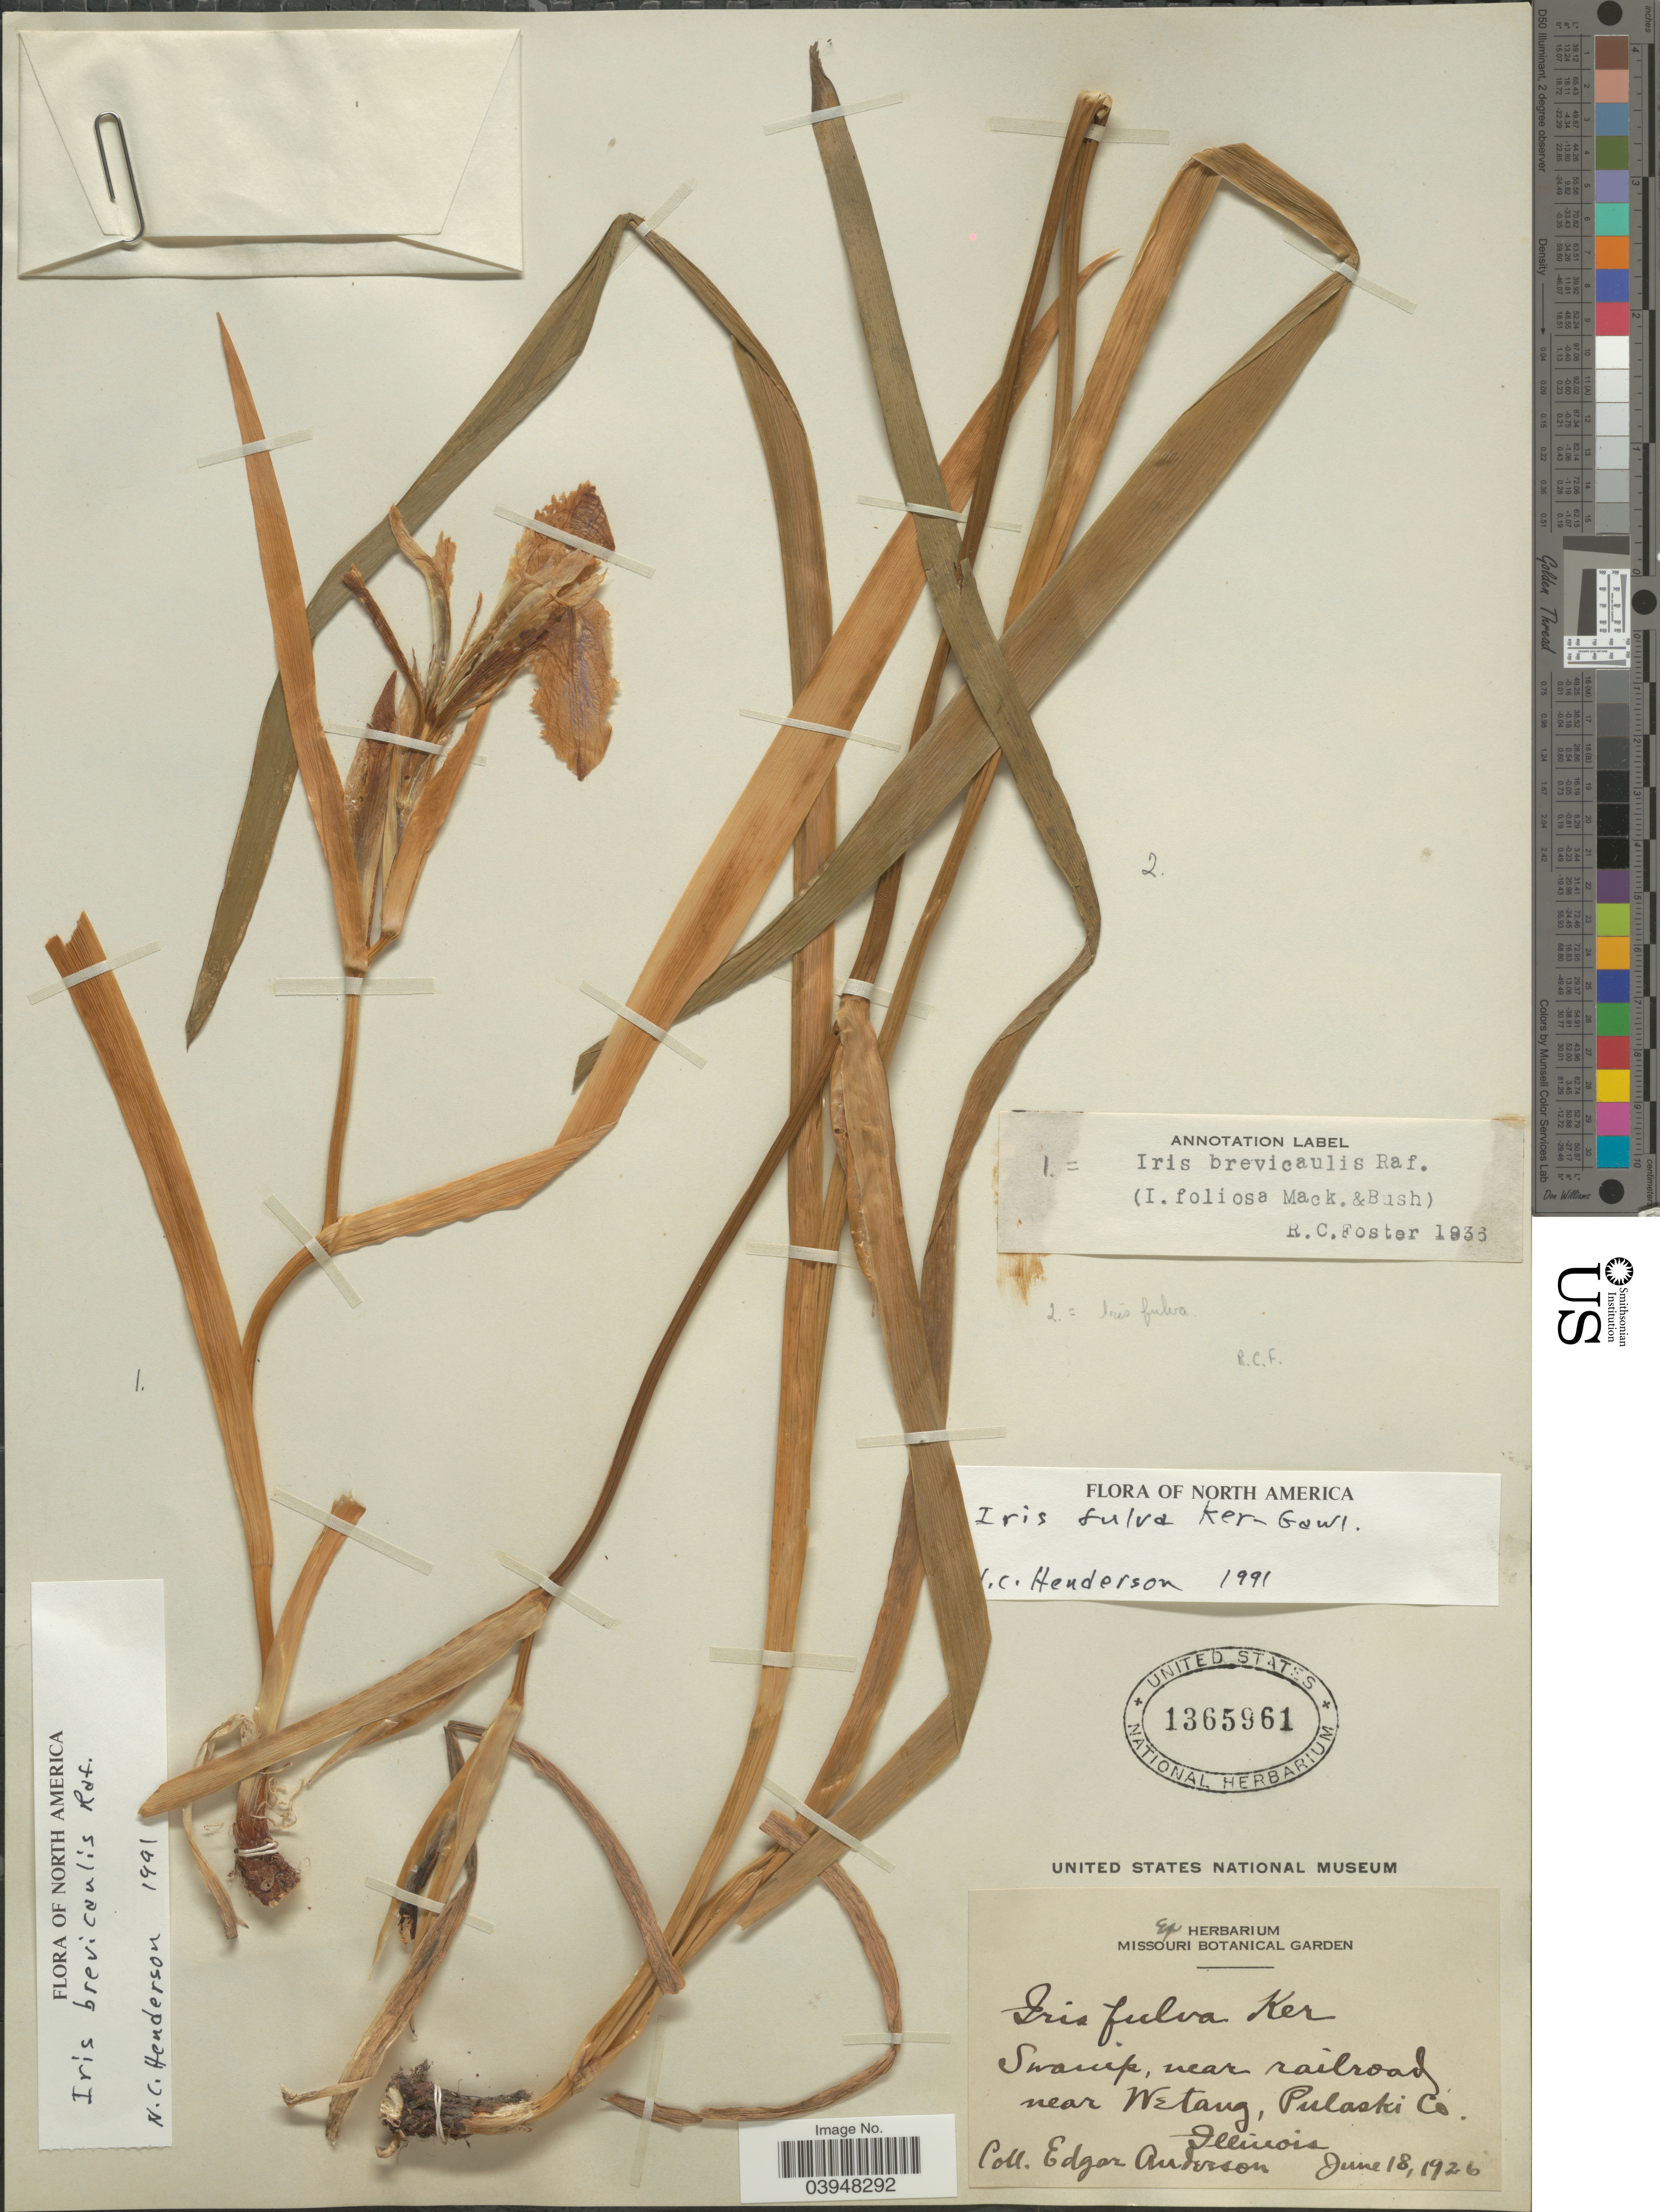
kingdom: Plantae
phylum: Tracheophyta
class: Liliopsida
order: Asparagales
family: Iridaceae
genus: Iris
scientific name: Iris brevicaulis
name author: Raf.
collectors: E. S. Anderson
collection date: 1926-06-18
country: United States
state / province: Illinois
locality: Swamp, near railroad near Wetang, Pulaski Co.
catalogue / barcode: US 1365961